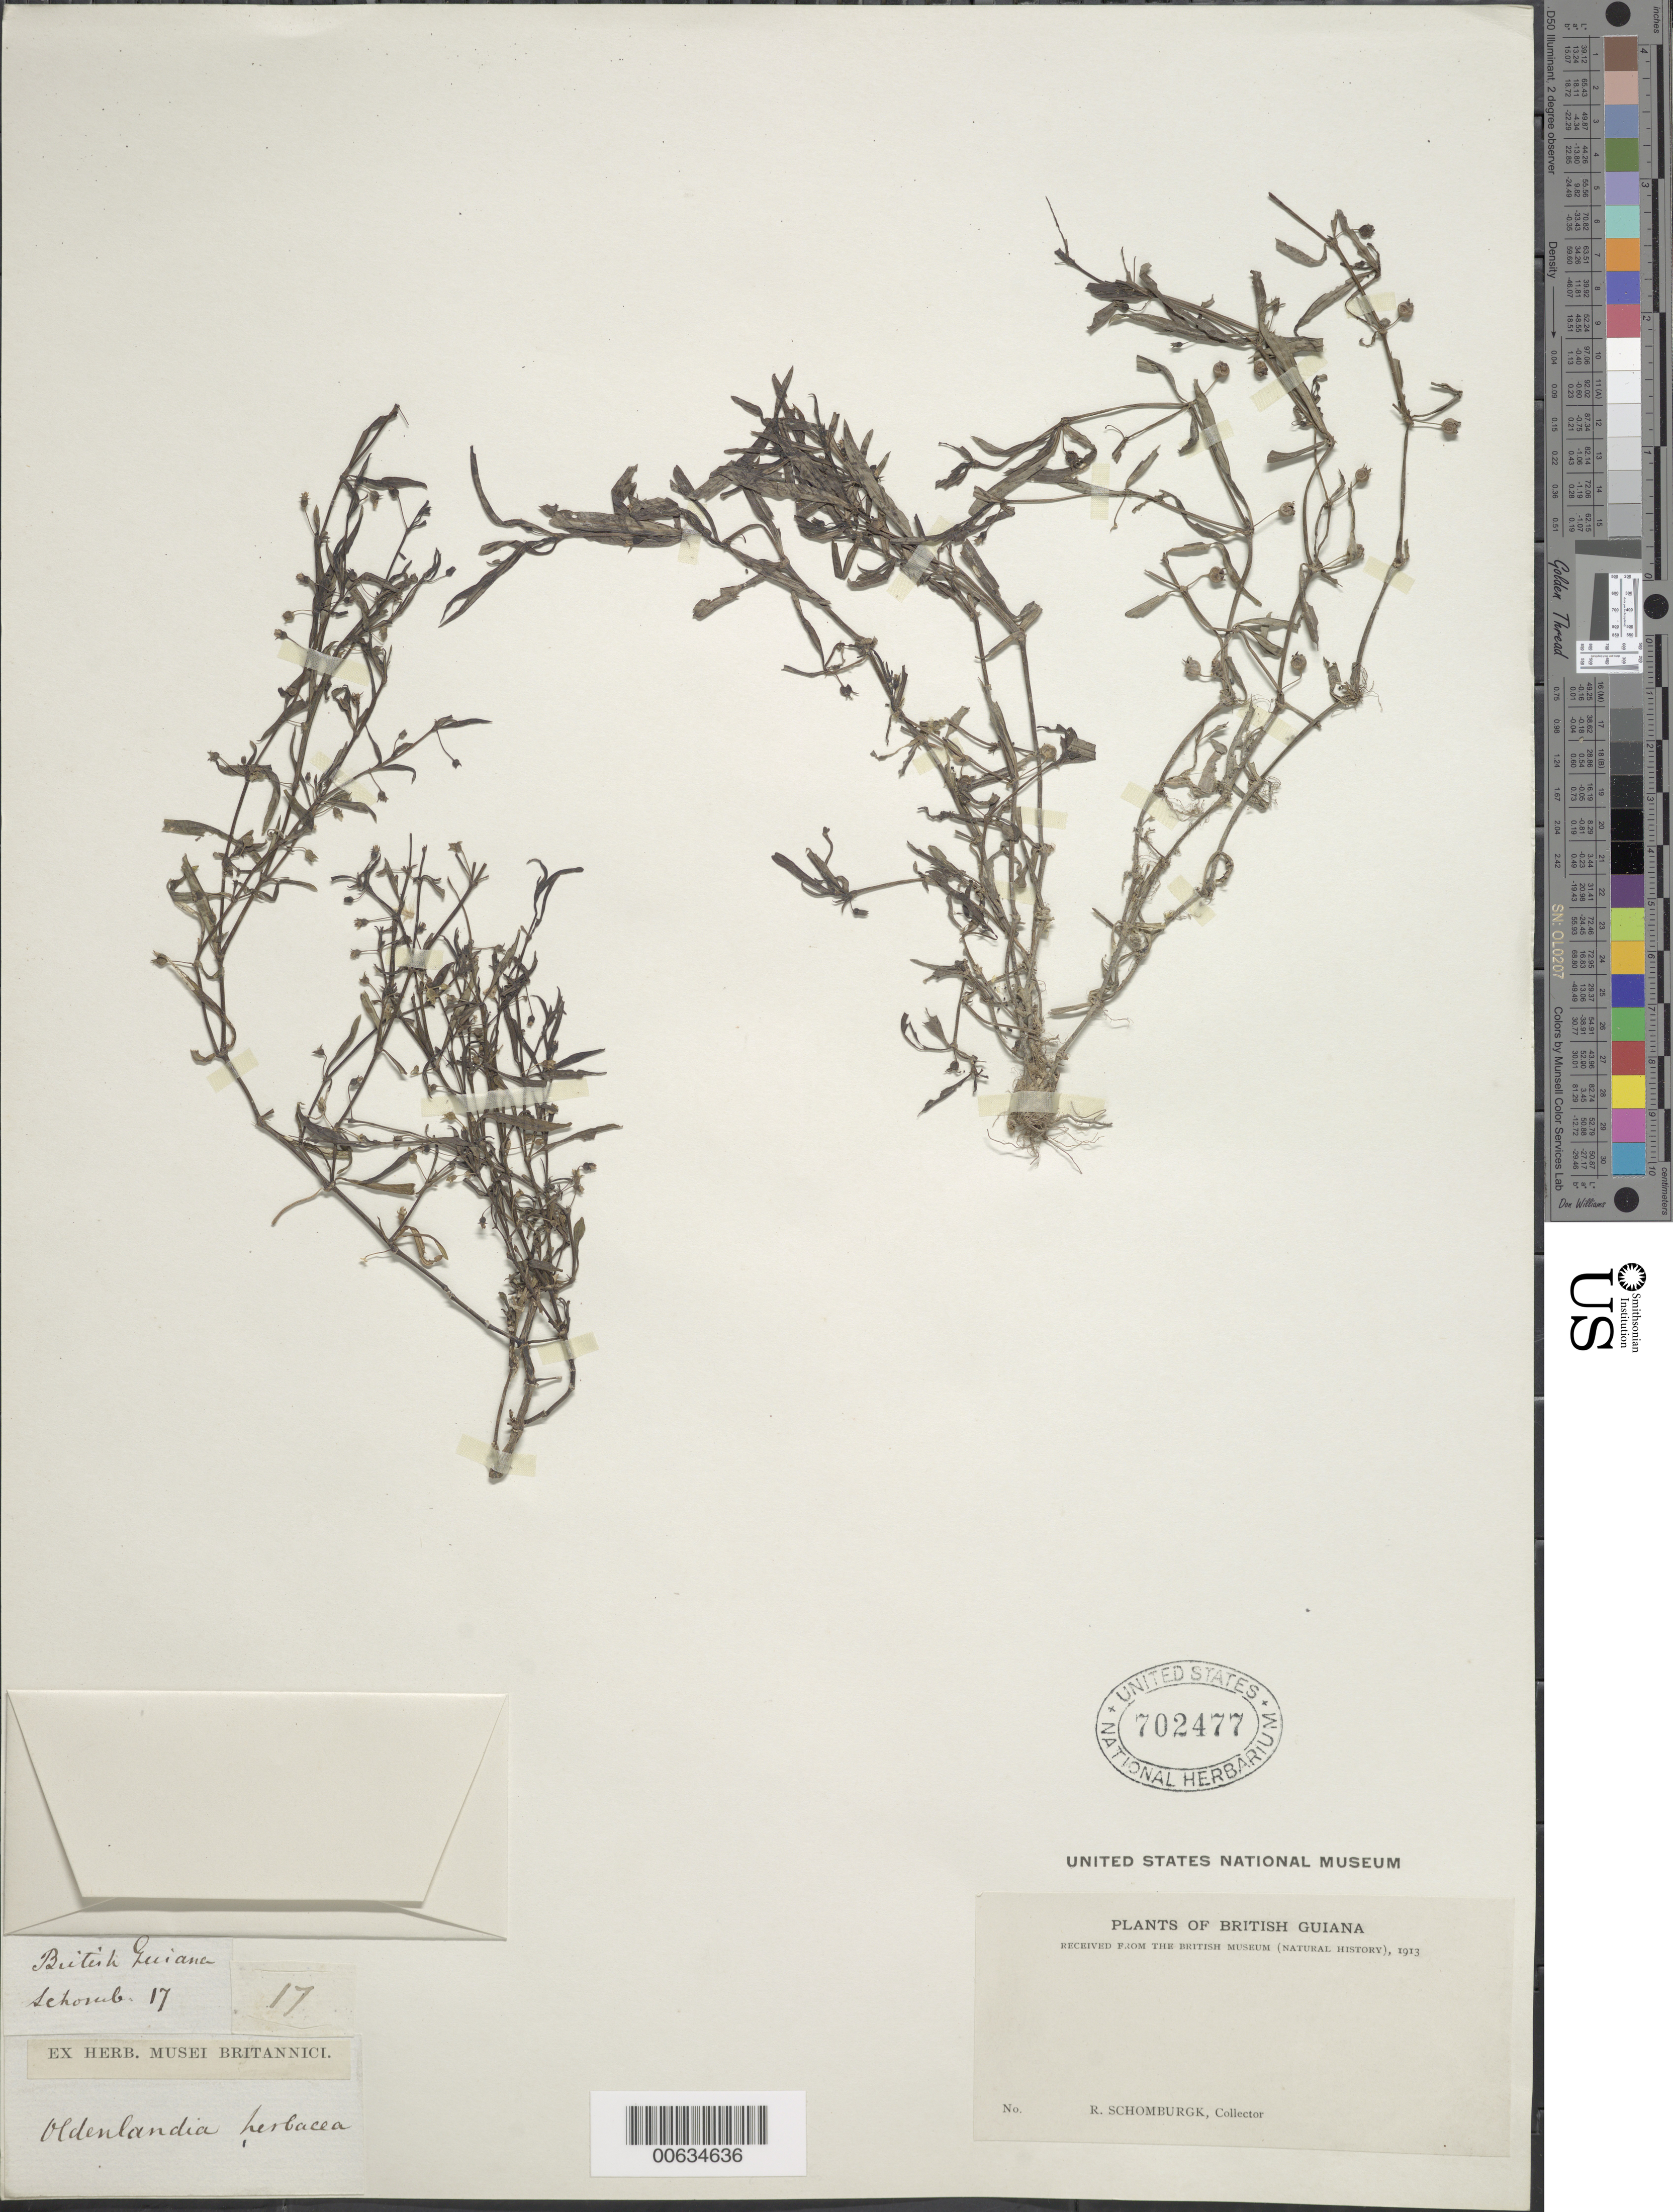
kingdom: Plantae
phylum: Tracheophyta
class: Magnoliopsida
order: Gentianales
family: Rubiaceae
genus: Oldenlandia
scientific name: Oldenlandia herbacea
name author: (L.) Roxb.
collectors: R. H. Schomburgk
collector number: I 17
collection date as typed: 1836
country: Guyana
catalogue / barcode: US 702477